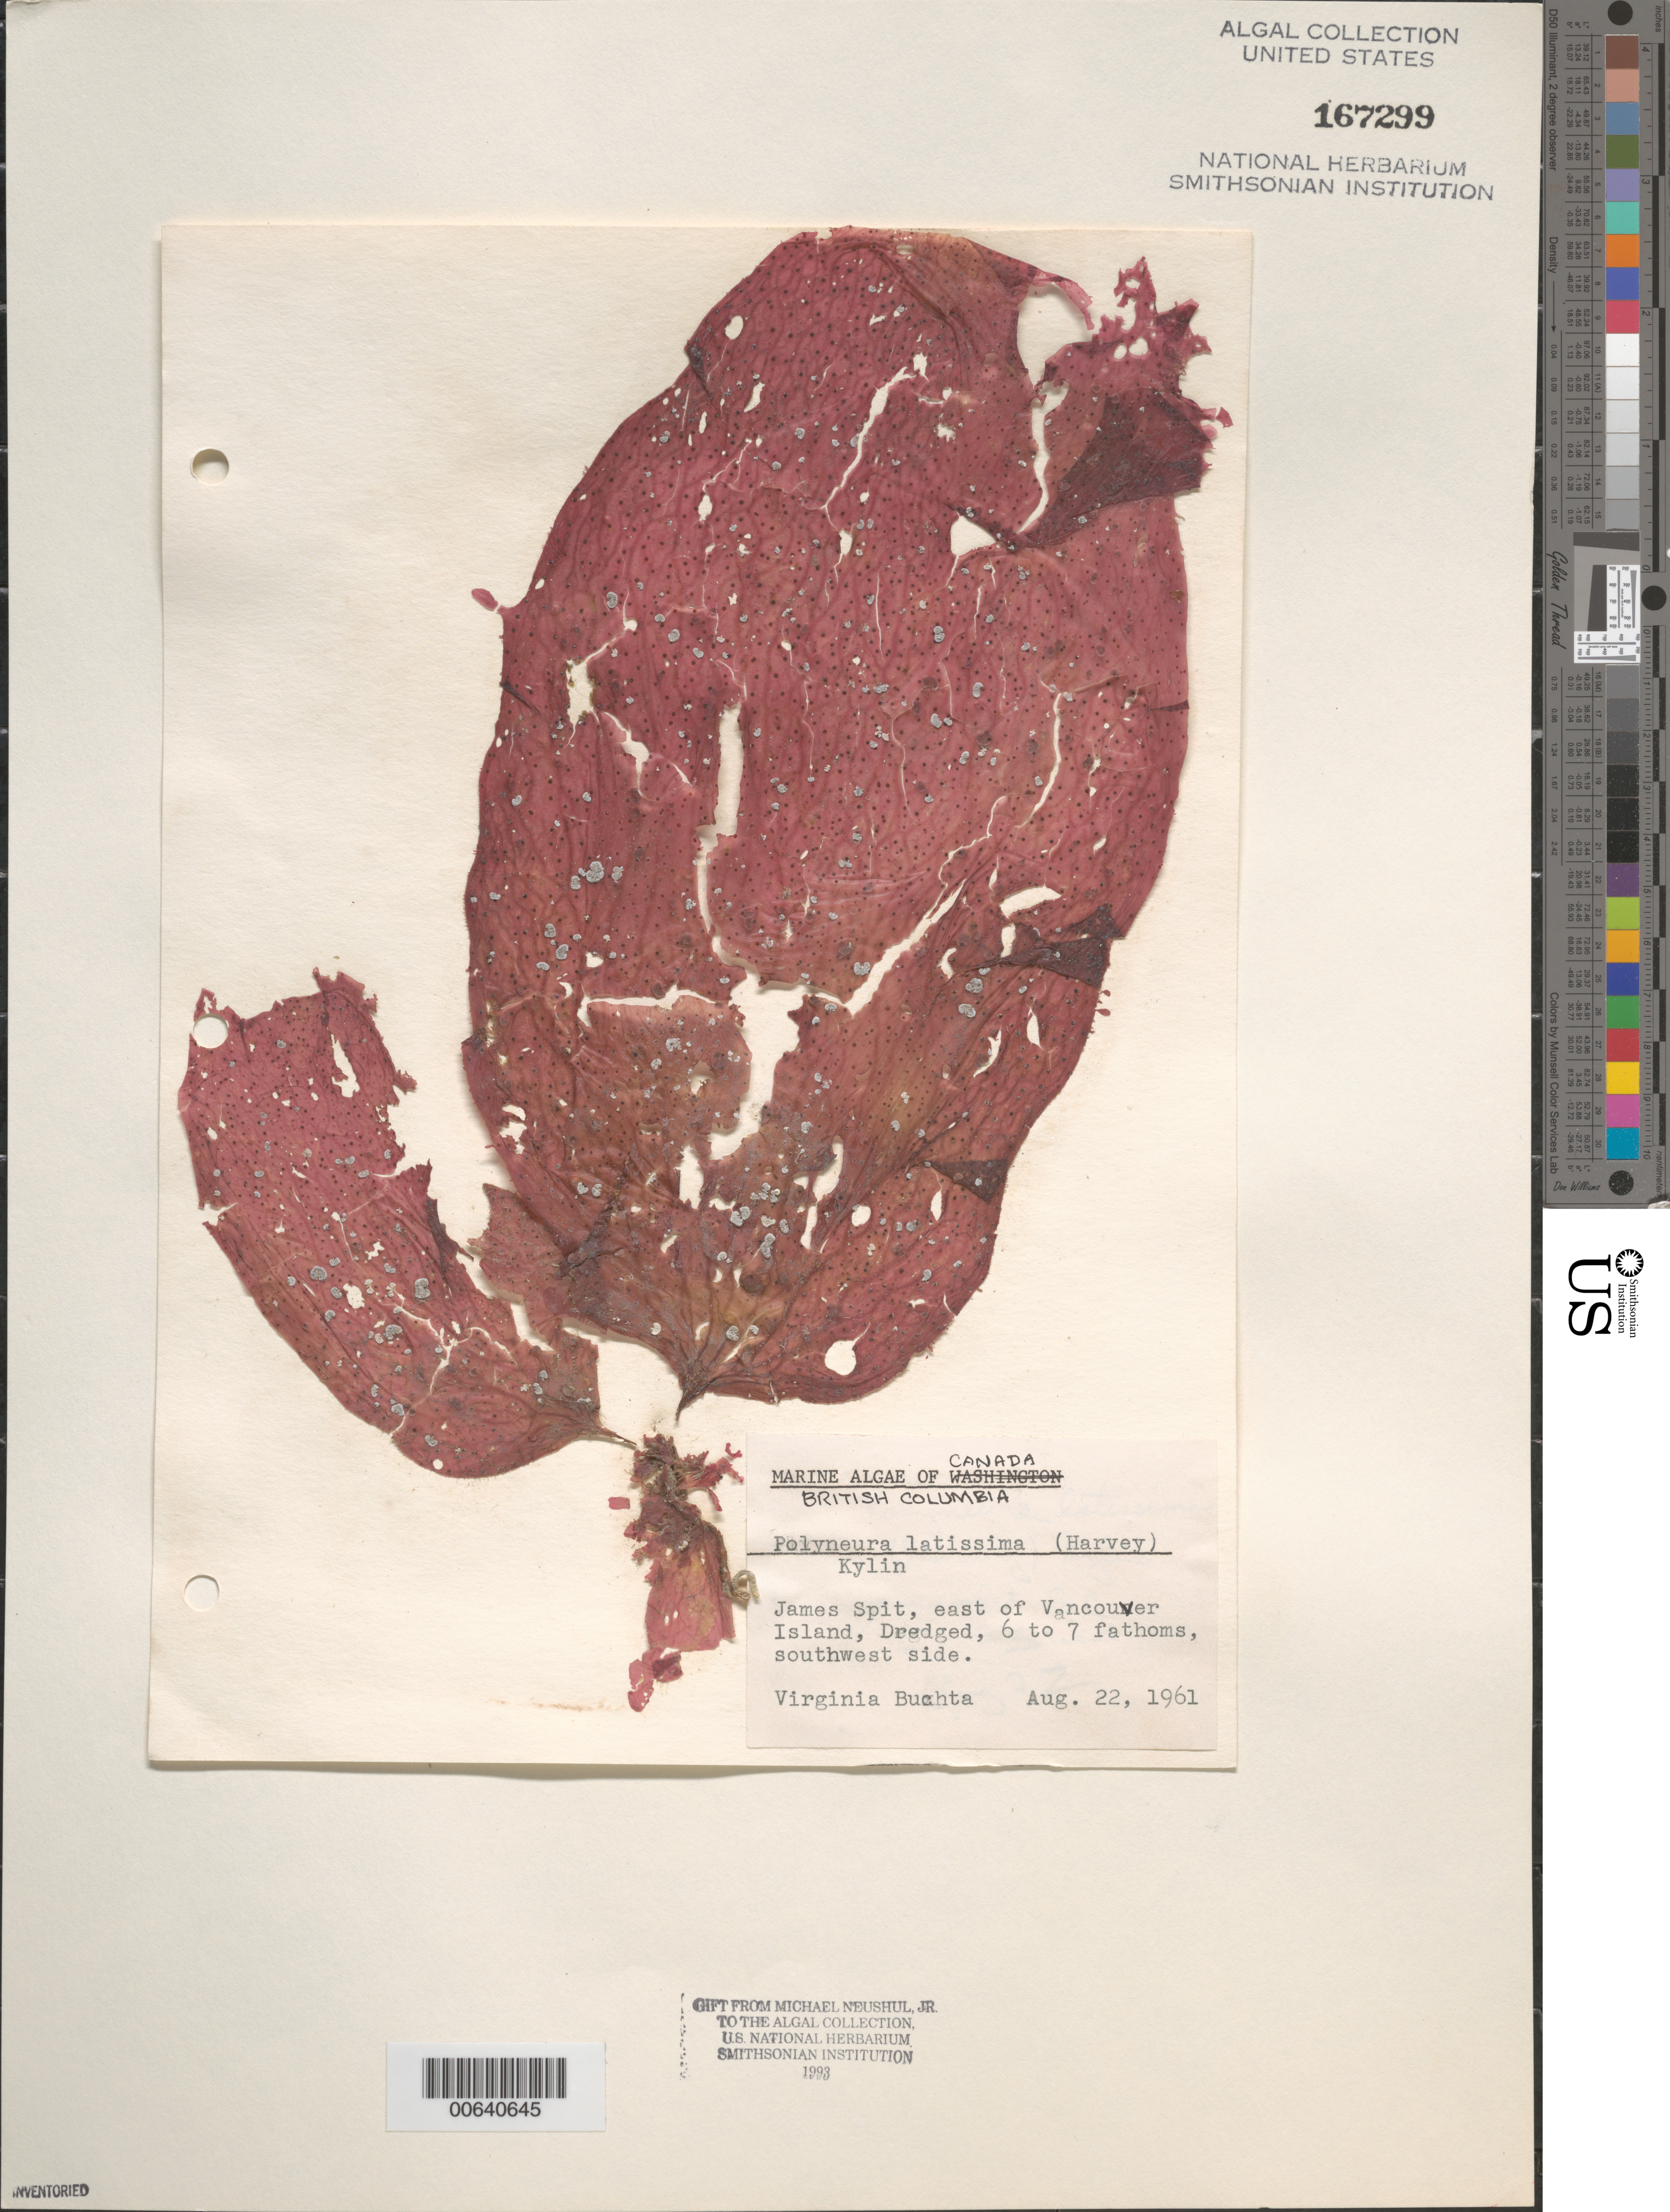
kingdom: Plantae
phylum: Rhodophyta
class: Florideophyceae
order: Ceramiales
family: Delesseriaceae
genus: Polyneura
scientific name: Polyneura latissima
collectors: V. Buchta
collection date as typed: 22 Aug 1961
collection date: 1961-08-22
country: Canada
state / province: British Columbia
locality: James Spit, east of Vancouver Island, Canada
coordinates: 48 35' N, 123 20" W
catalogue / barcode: US 167299